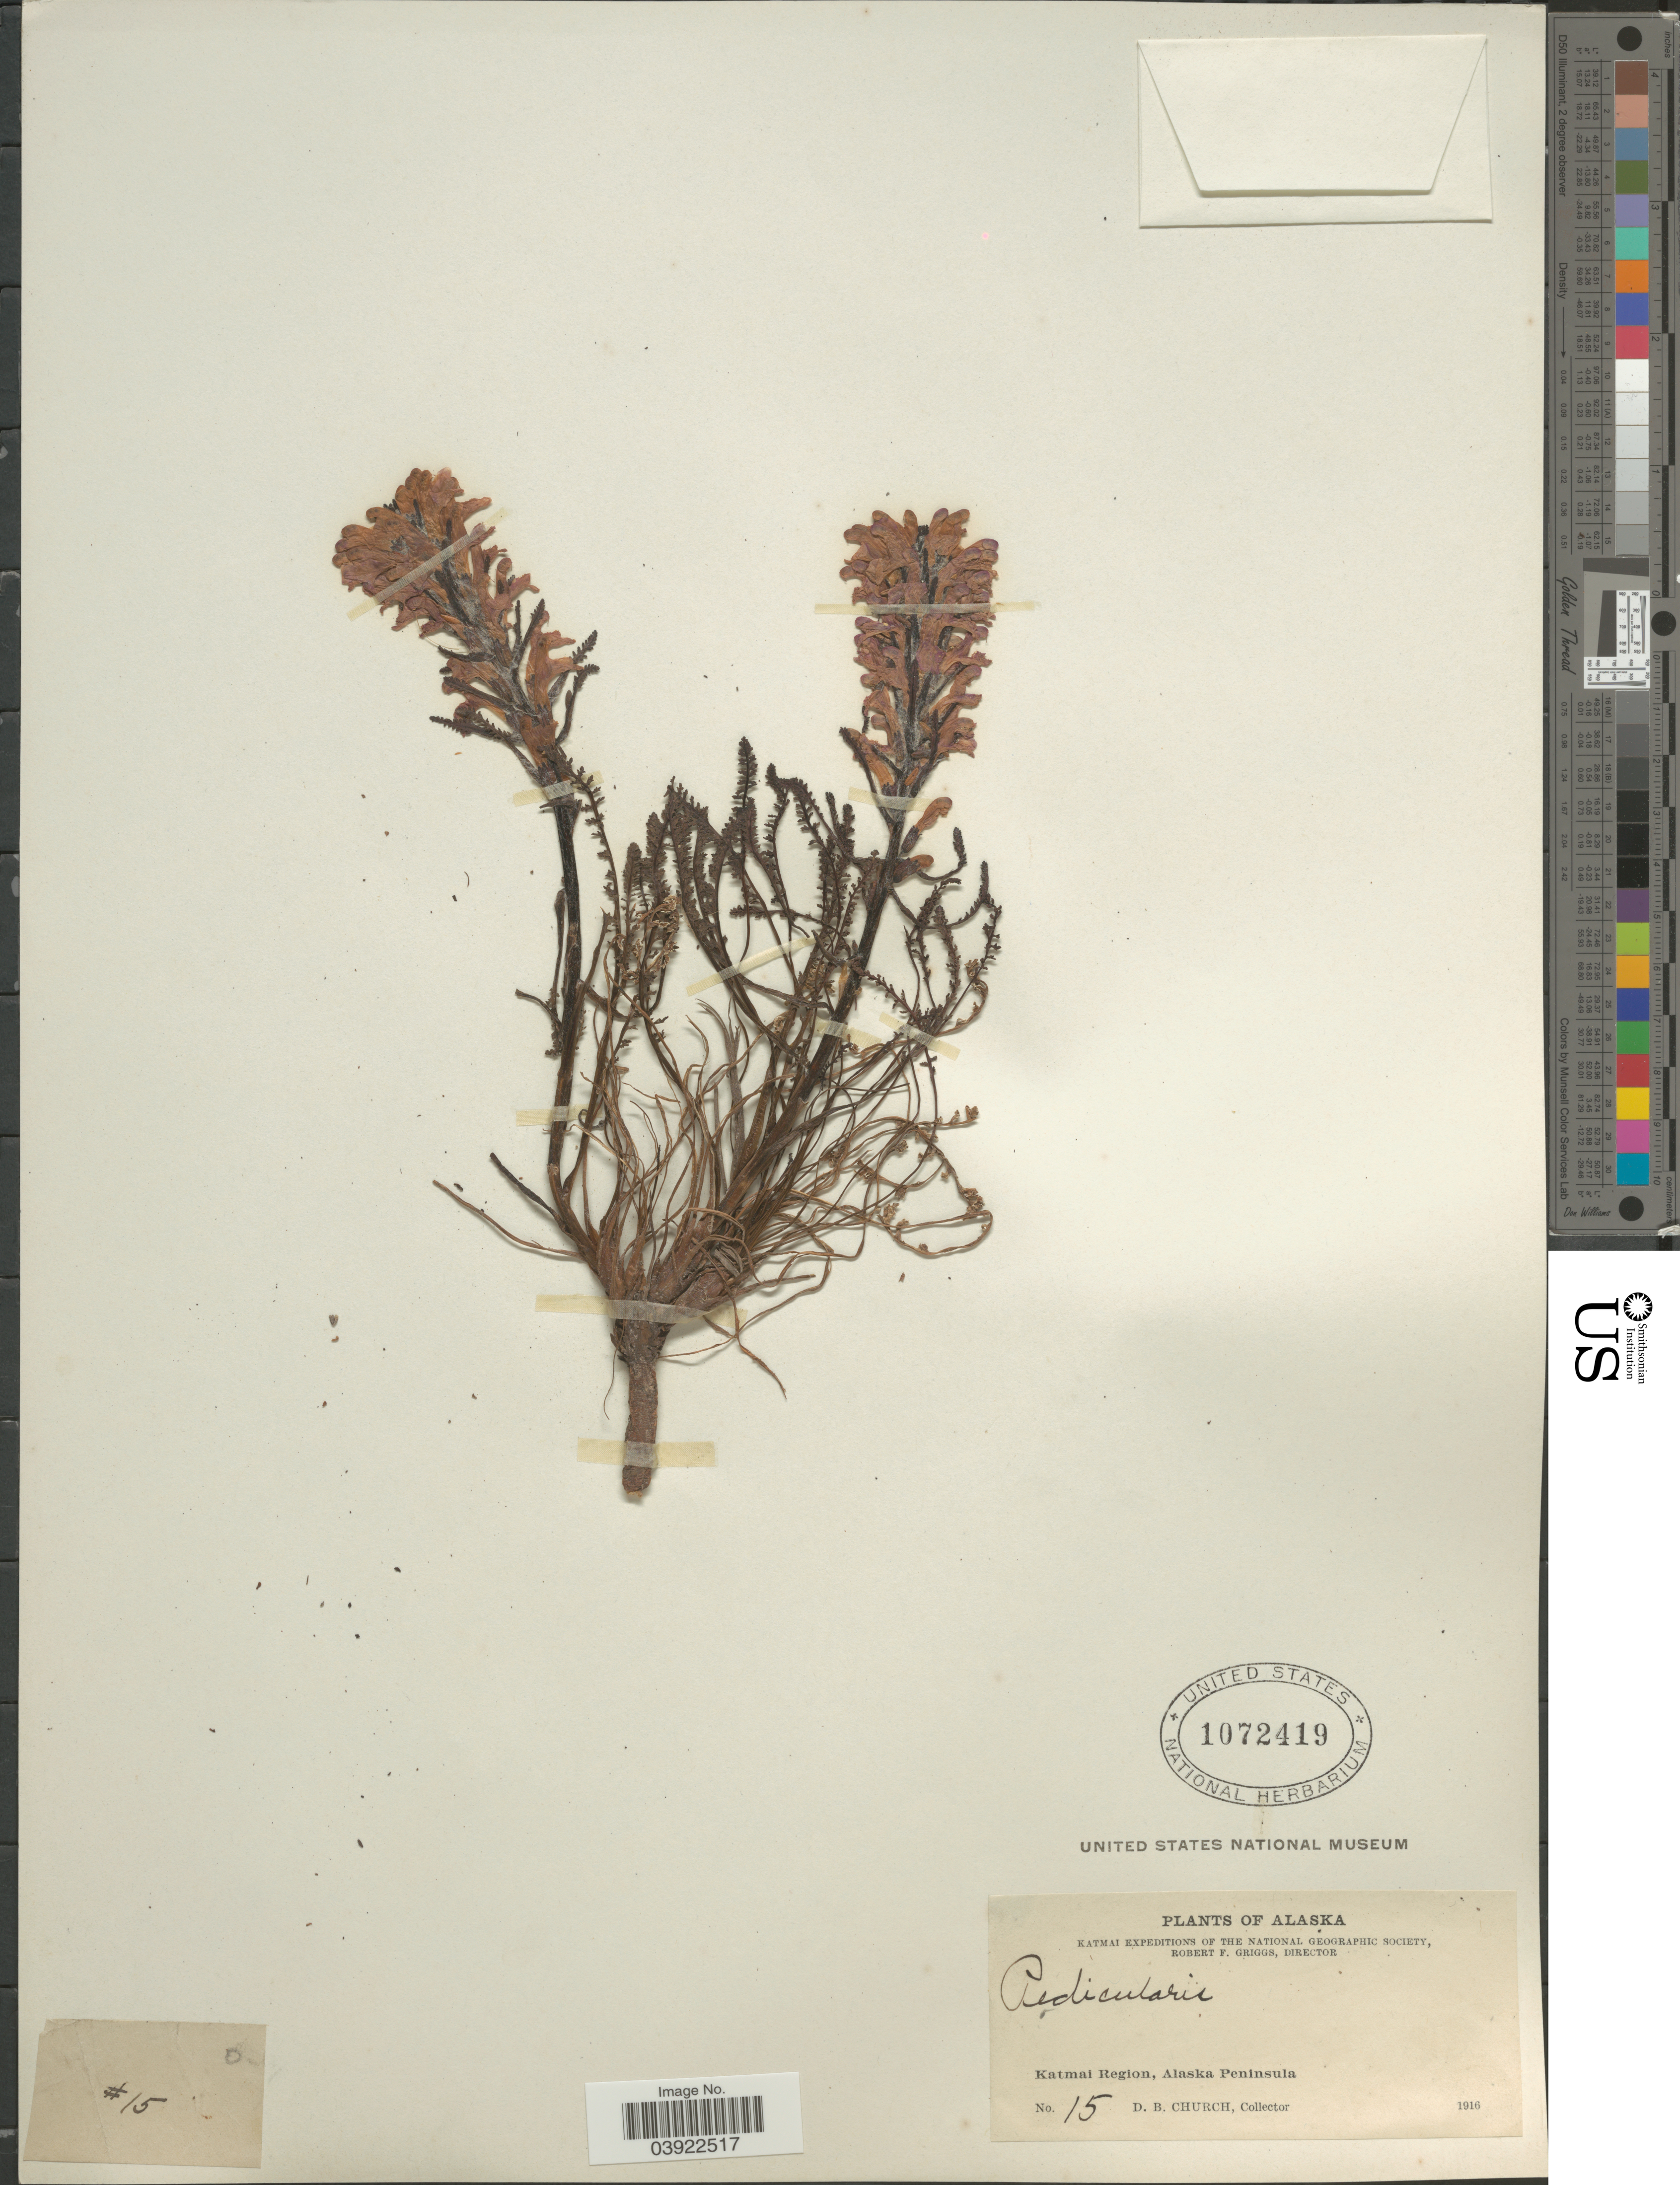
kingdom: Plantae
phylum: Tracheophyta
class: Magnoliopsida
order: Lamiales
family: Orobanchaceae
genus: Pedicularis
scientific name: Pedicularis lanata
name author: Willd. ex Cham. & Schltdl.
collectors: D. Church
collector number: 15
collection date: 1916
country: United States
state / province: Alaska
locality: Katmai Region, Alaska Peninsula.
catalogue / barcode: US 1072419